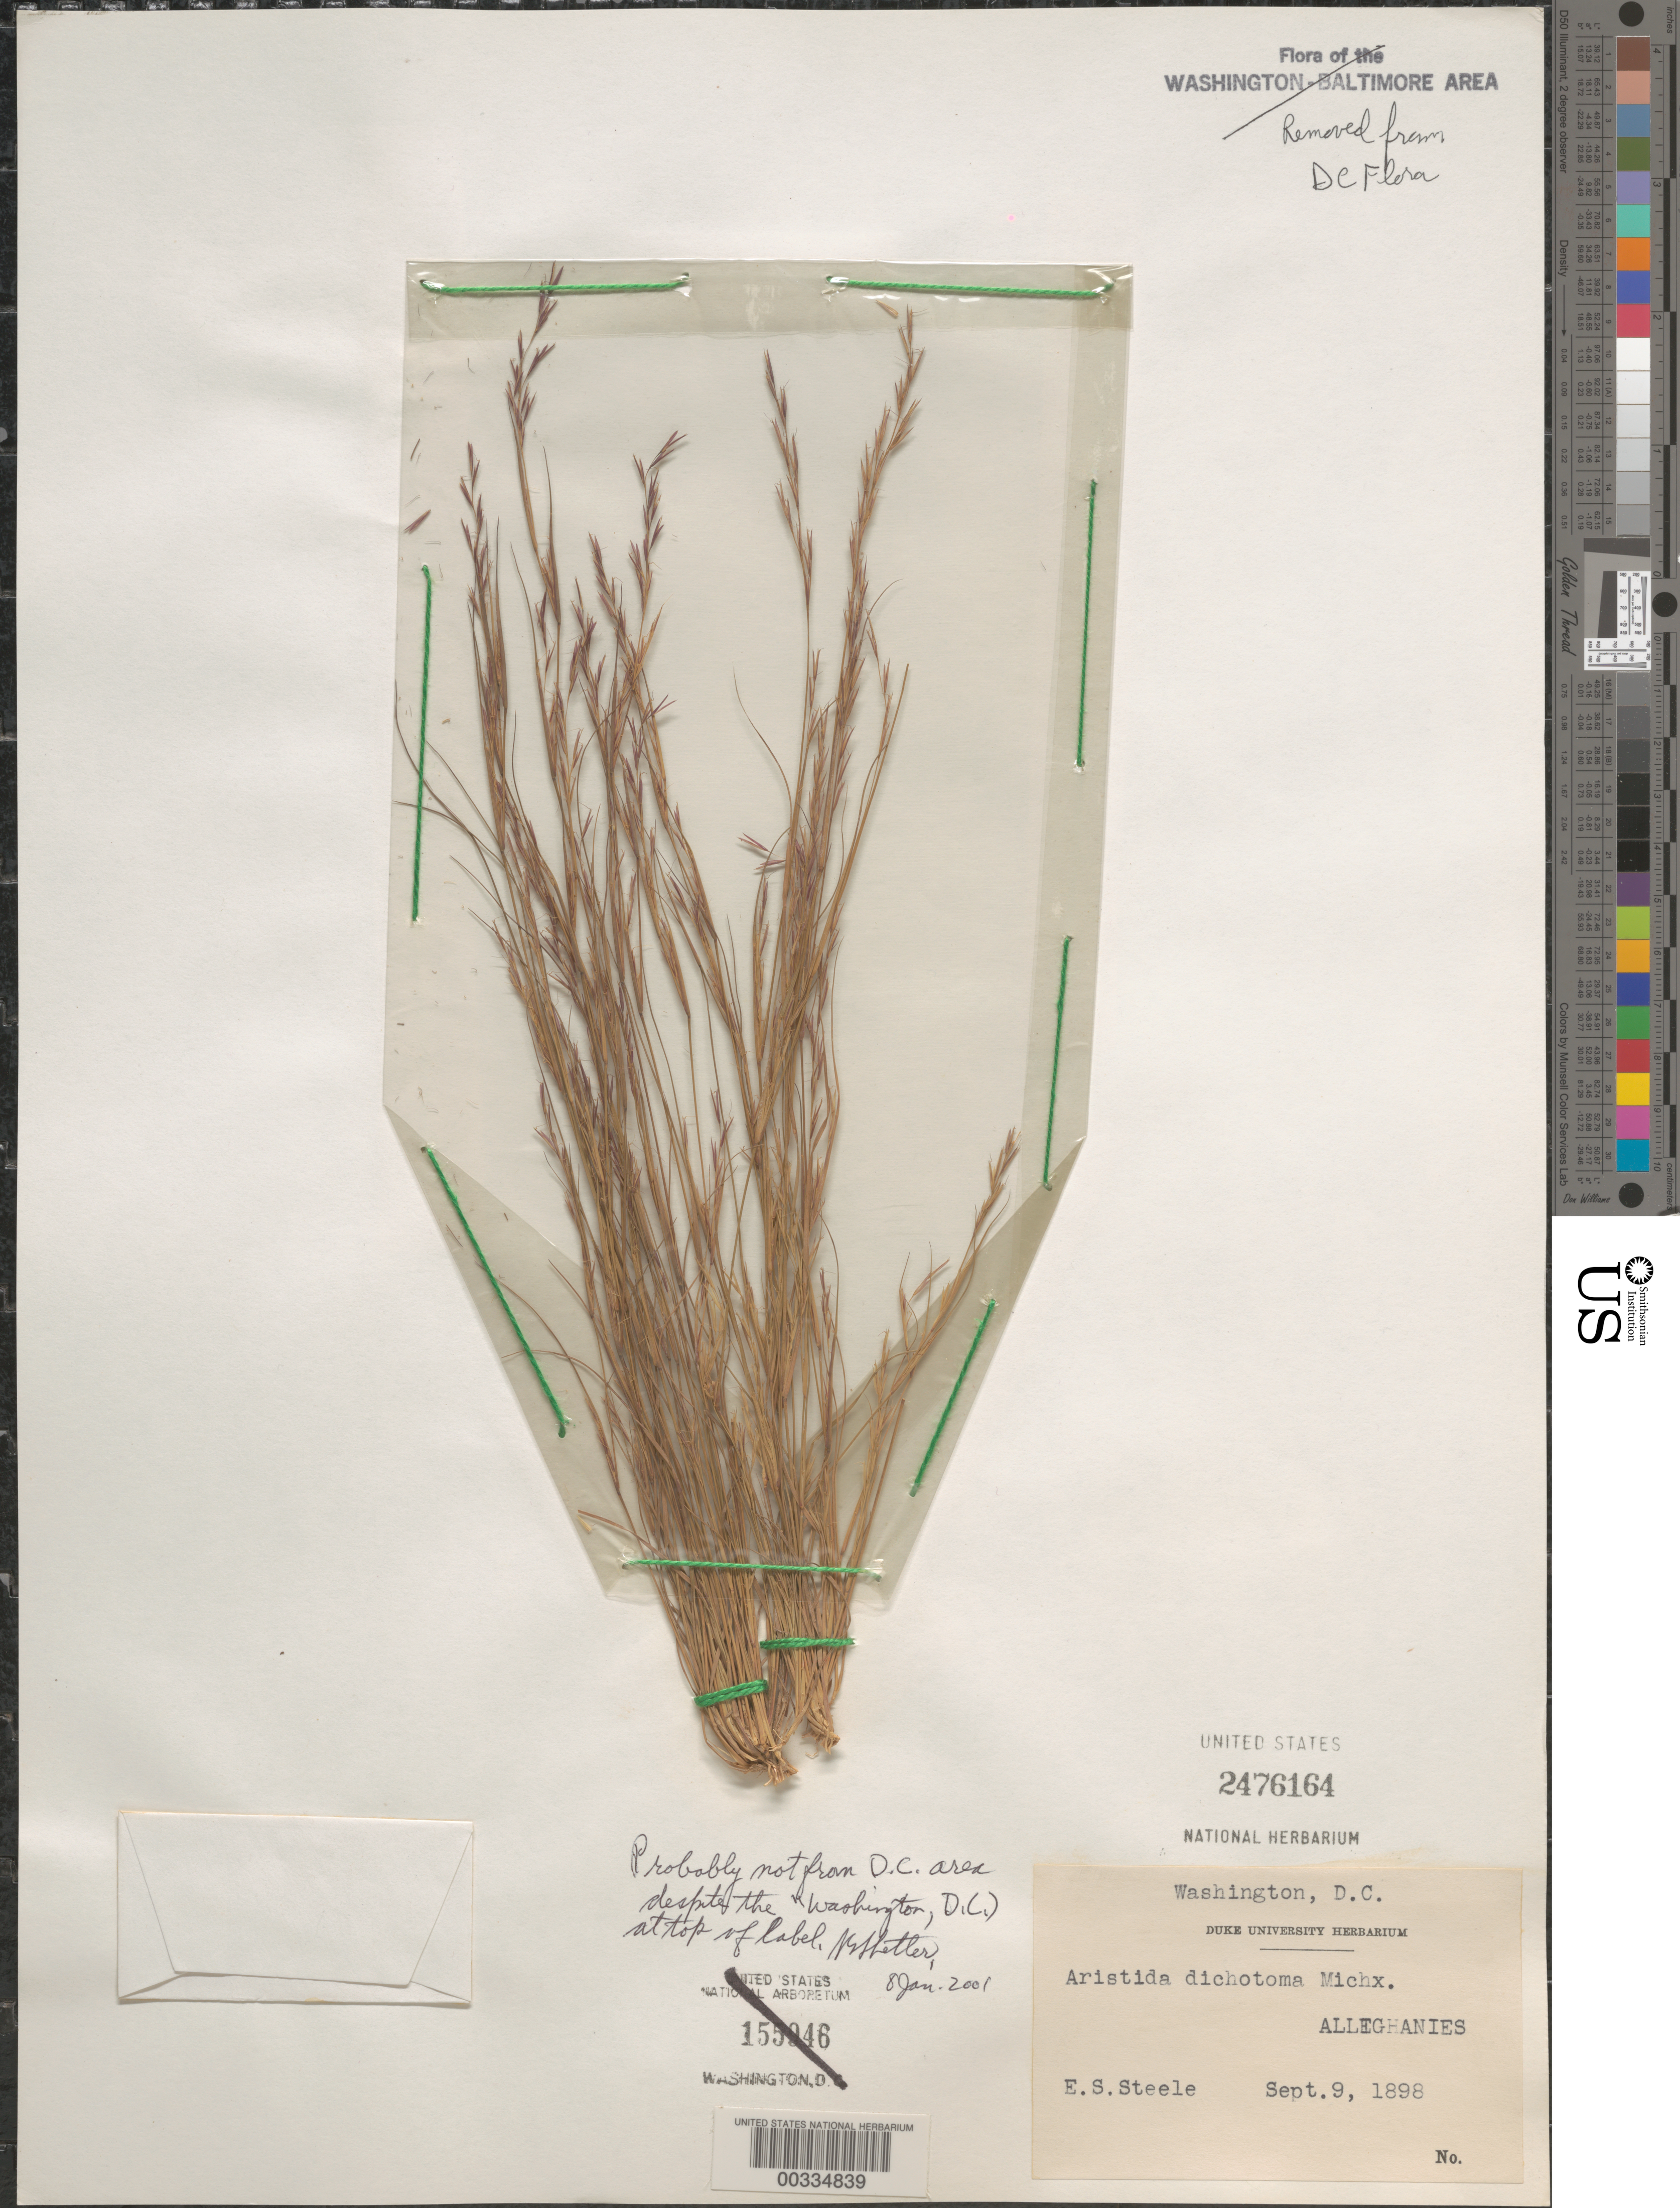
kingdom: Plantae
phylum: Tracheophyta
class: Liliopsida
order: Poales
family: Poaceae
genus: Aristida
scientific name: Aristida dichotoma var. dichotoma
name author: Michx.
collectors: E. Steele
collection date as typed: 09 Sep 1898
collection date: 1898-09-09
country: United States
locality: Alleghanies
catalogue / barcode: US 2476164